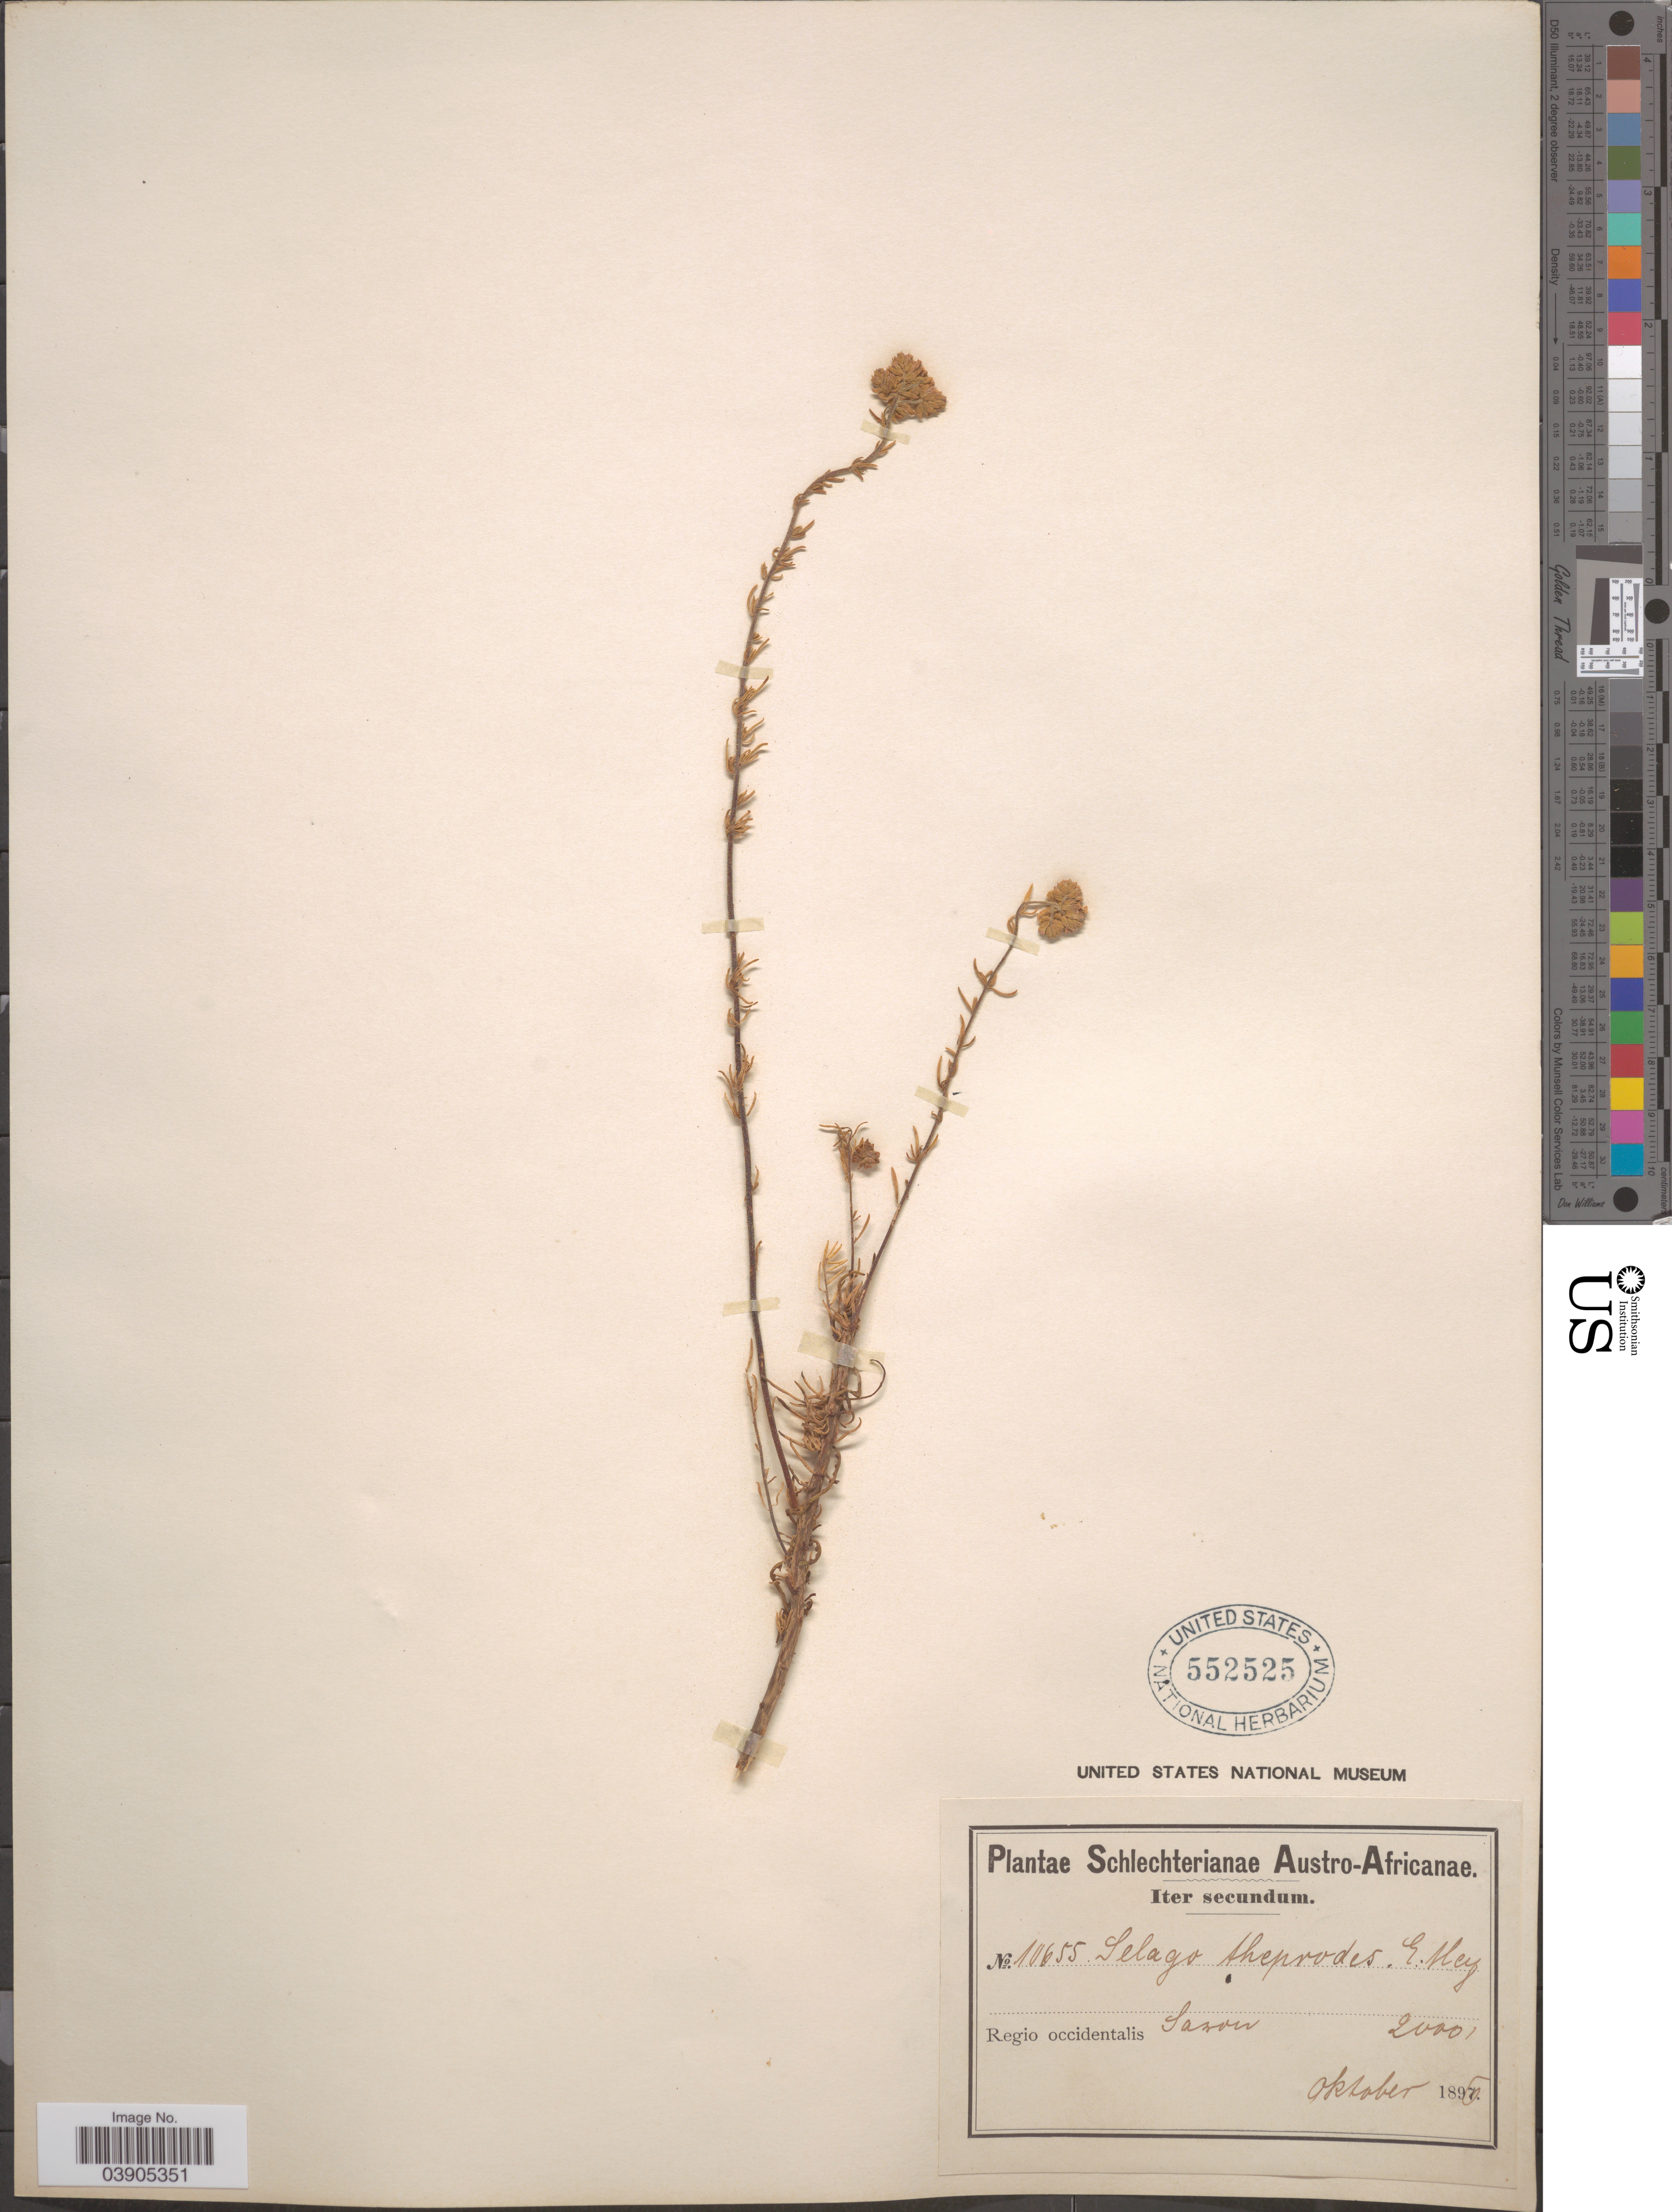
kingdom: Plantae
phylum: Tracheophyta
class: Magnoliopsida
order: Lamiales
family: Scrophulariaceae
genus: Selago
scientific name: Selago tephrodes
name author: E. Mey.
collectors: Schlechter, --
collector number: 10655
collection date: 1896-10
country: South Africa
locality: Austro-Africanae. Regio occidentalis. Saron.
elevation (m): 610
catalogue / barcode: US 552525